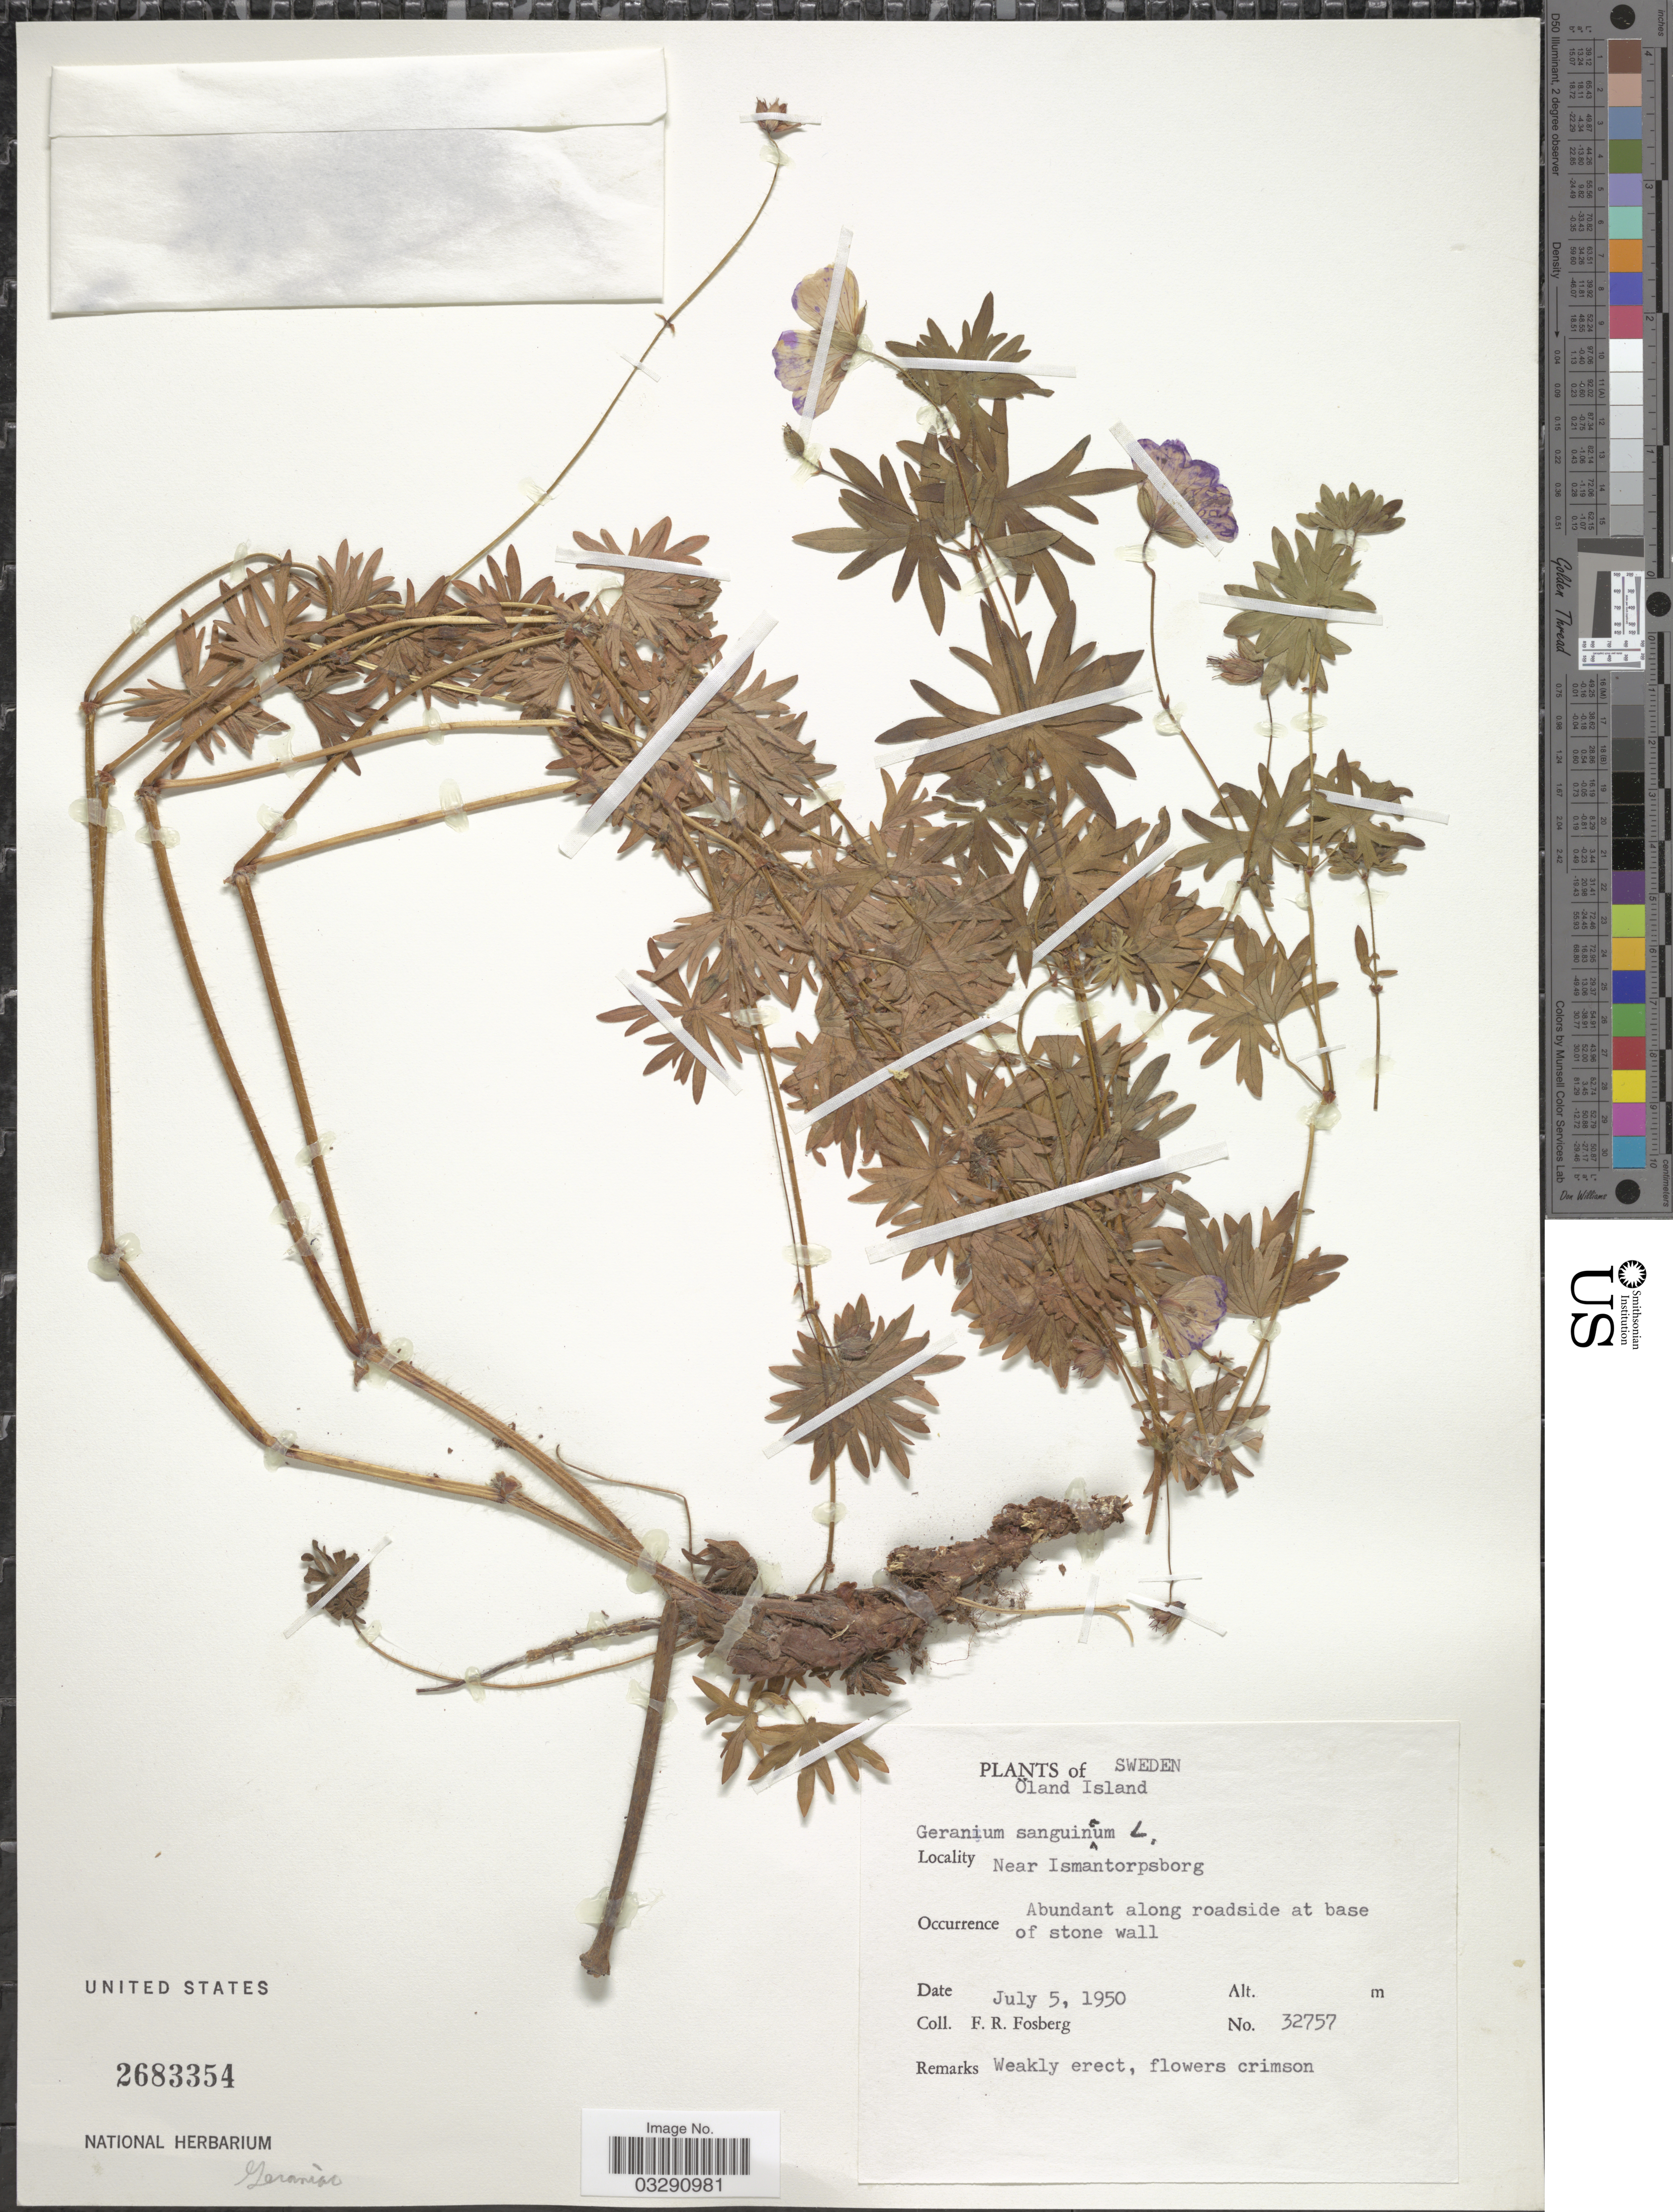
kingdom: Plantae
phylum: Tracheophyta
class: Magnoliopsida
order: Geraniales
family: Geraniaceae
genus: Geranium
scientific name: Geranium sanguineum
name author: L.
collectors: F. R. Fosberg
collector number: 32757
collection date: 1950-07-05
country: Sweden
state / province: Kalmar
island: Oland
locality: Öland Island, Near Ismantorpsborg.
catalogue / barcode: US 2683354